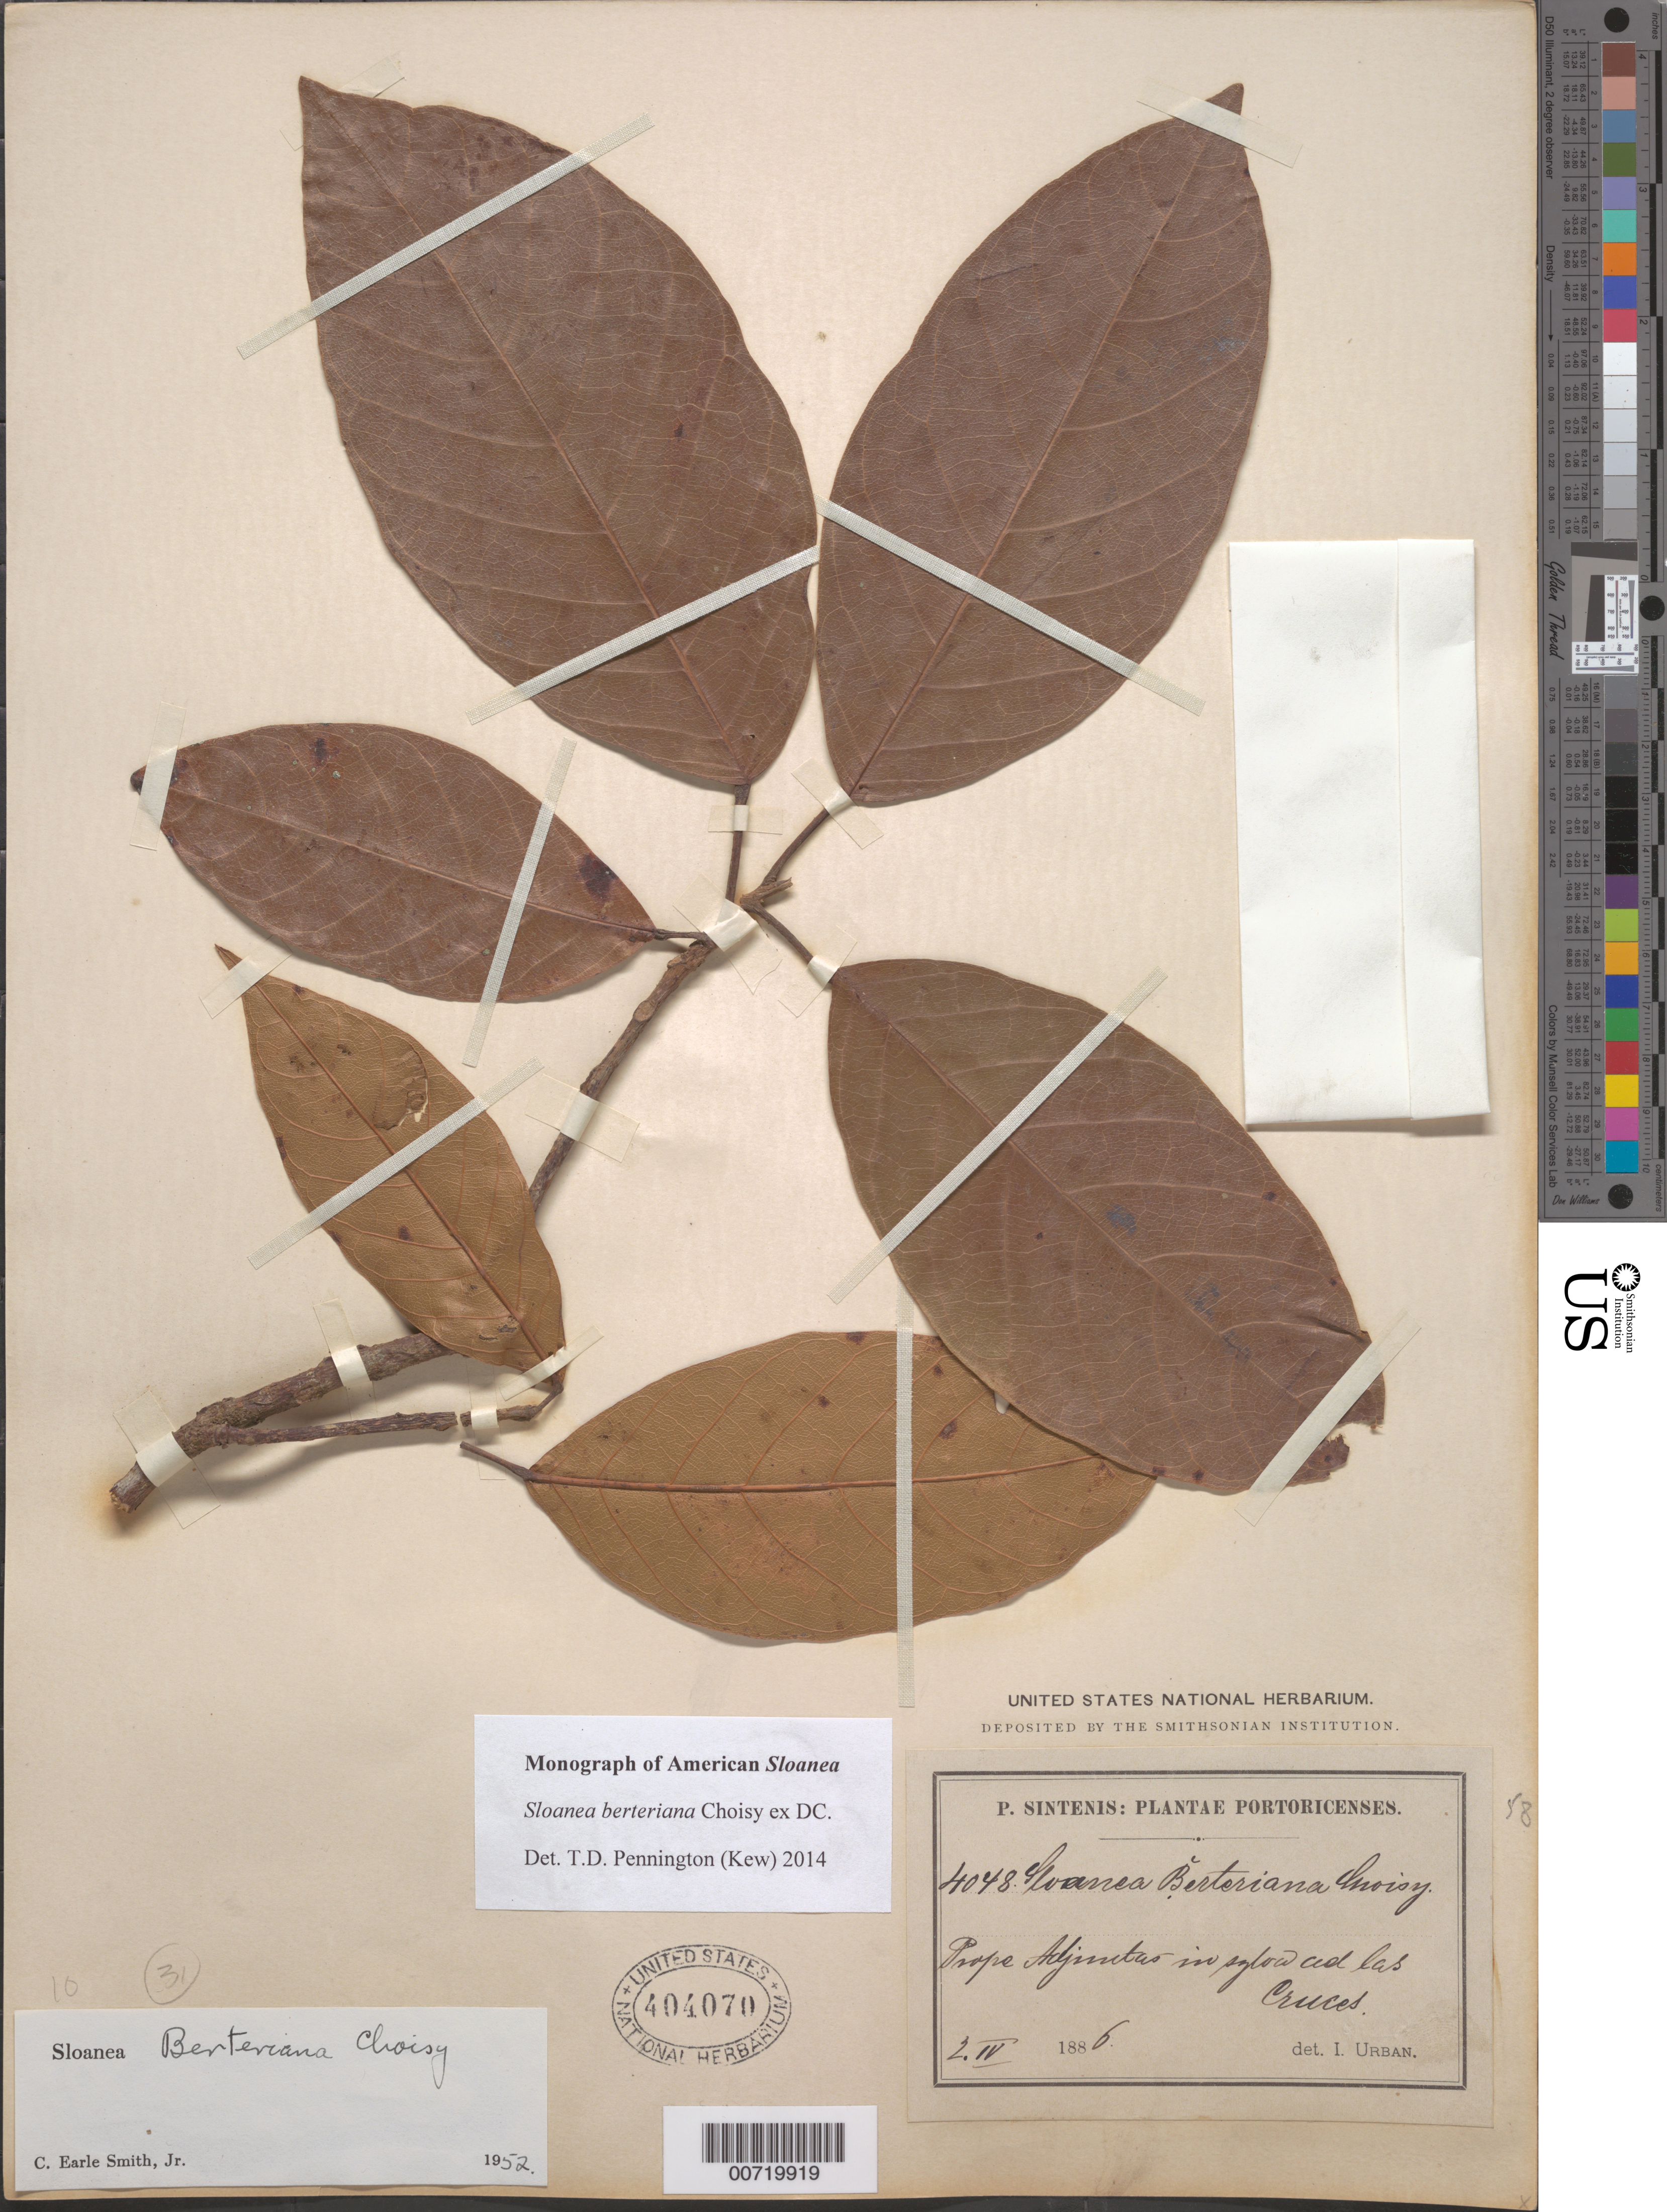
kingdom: Plantae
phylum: Tracheophyta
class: Magnoliopsida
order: Oxalidales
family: Elaeocarpaceae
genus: Sloanea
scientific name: Sloanea berteroana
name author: Choisy ex DC.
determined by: Pennington, T. D., (K)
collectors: P. Sintenis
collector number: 4048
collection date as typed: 02 Apr 1886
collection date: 1886-04-02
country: Puerto Rico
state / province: Adjuntas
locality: Prope Adjuntas, ad las Cruces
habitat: In sylva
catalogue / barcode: US 404070